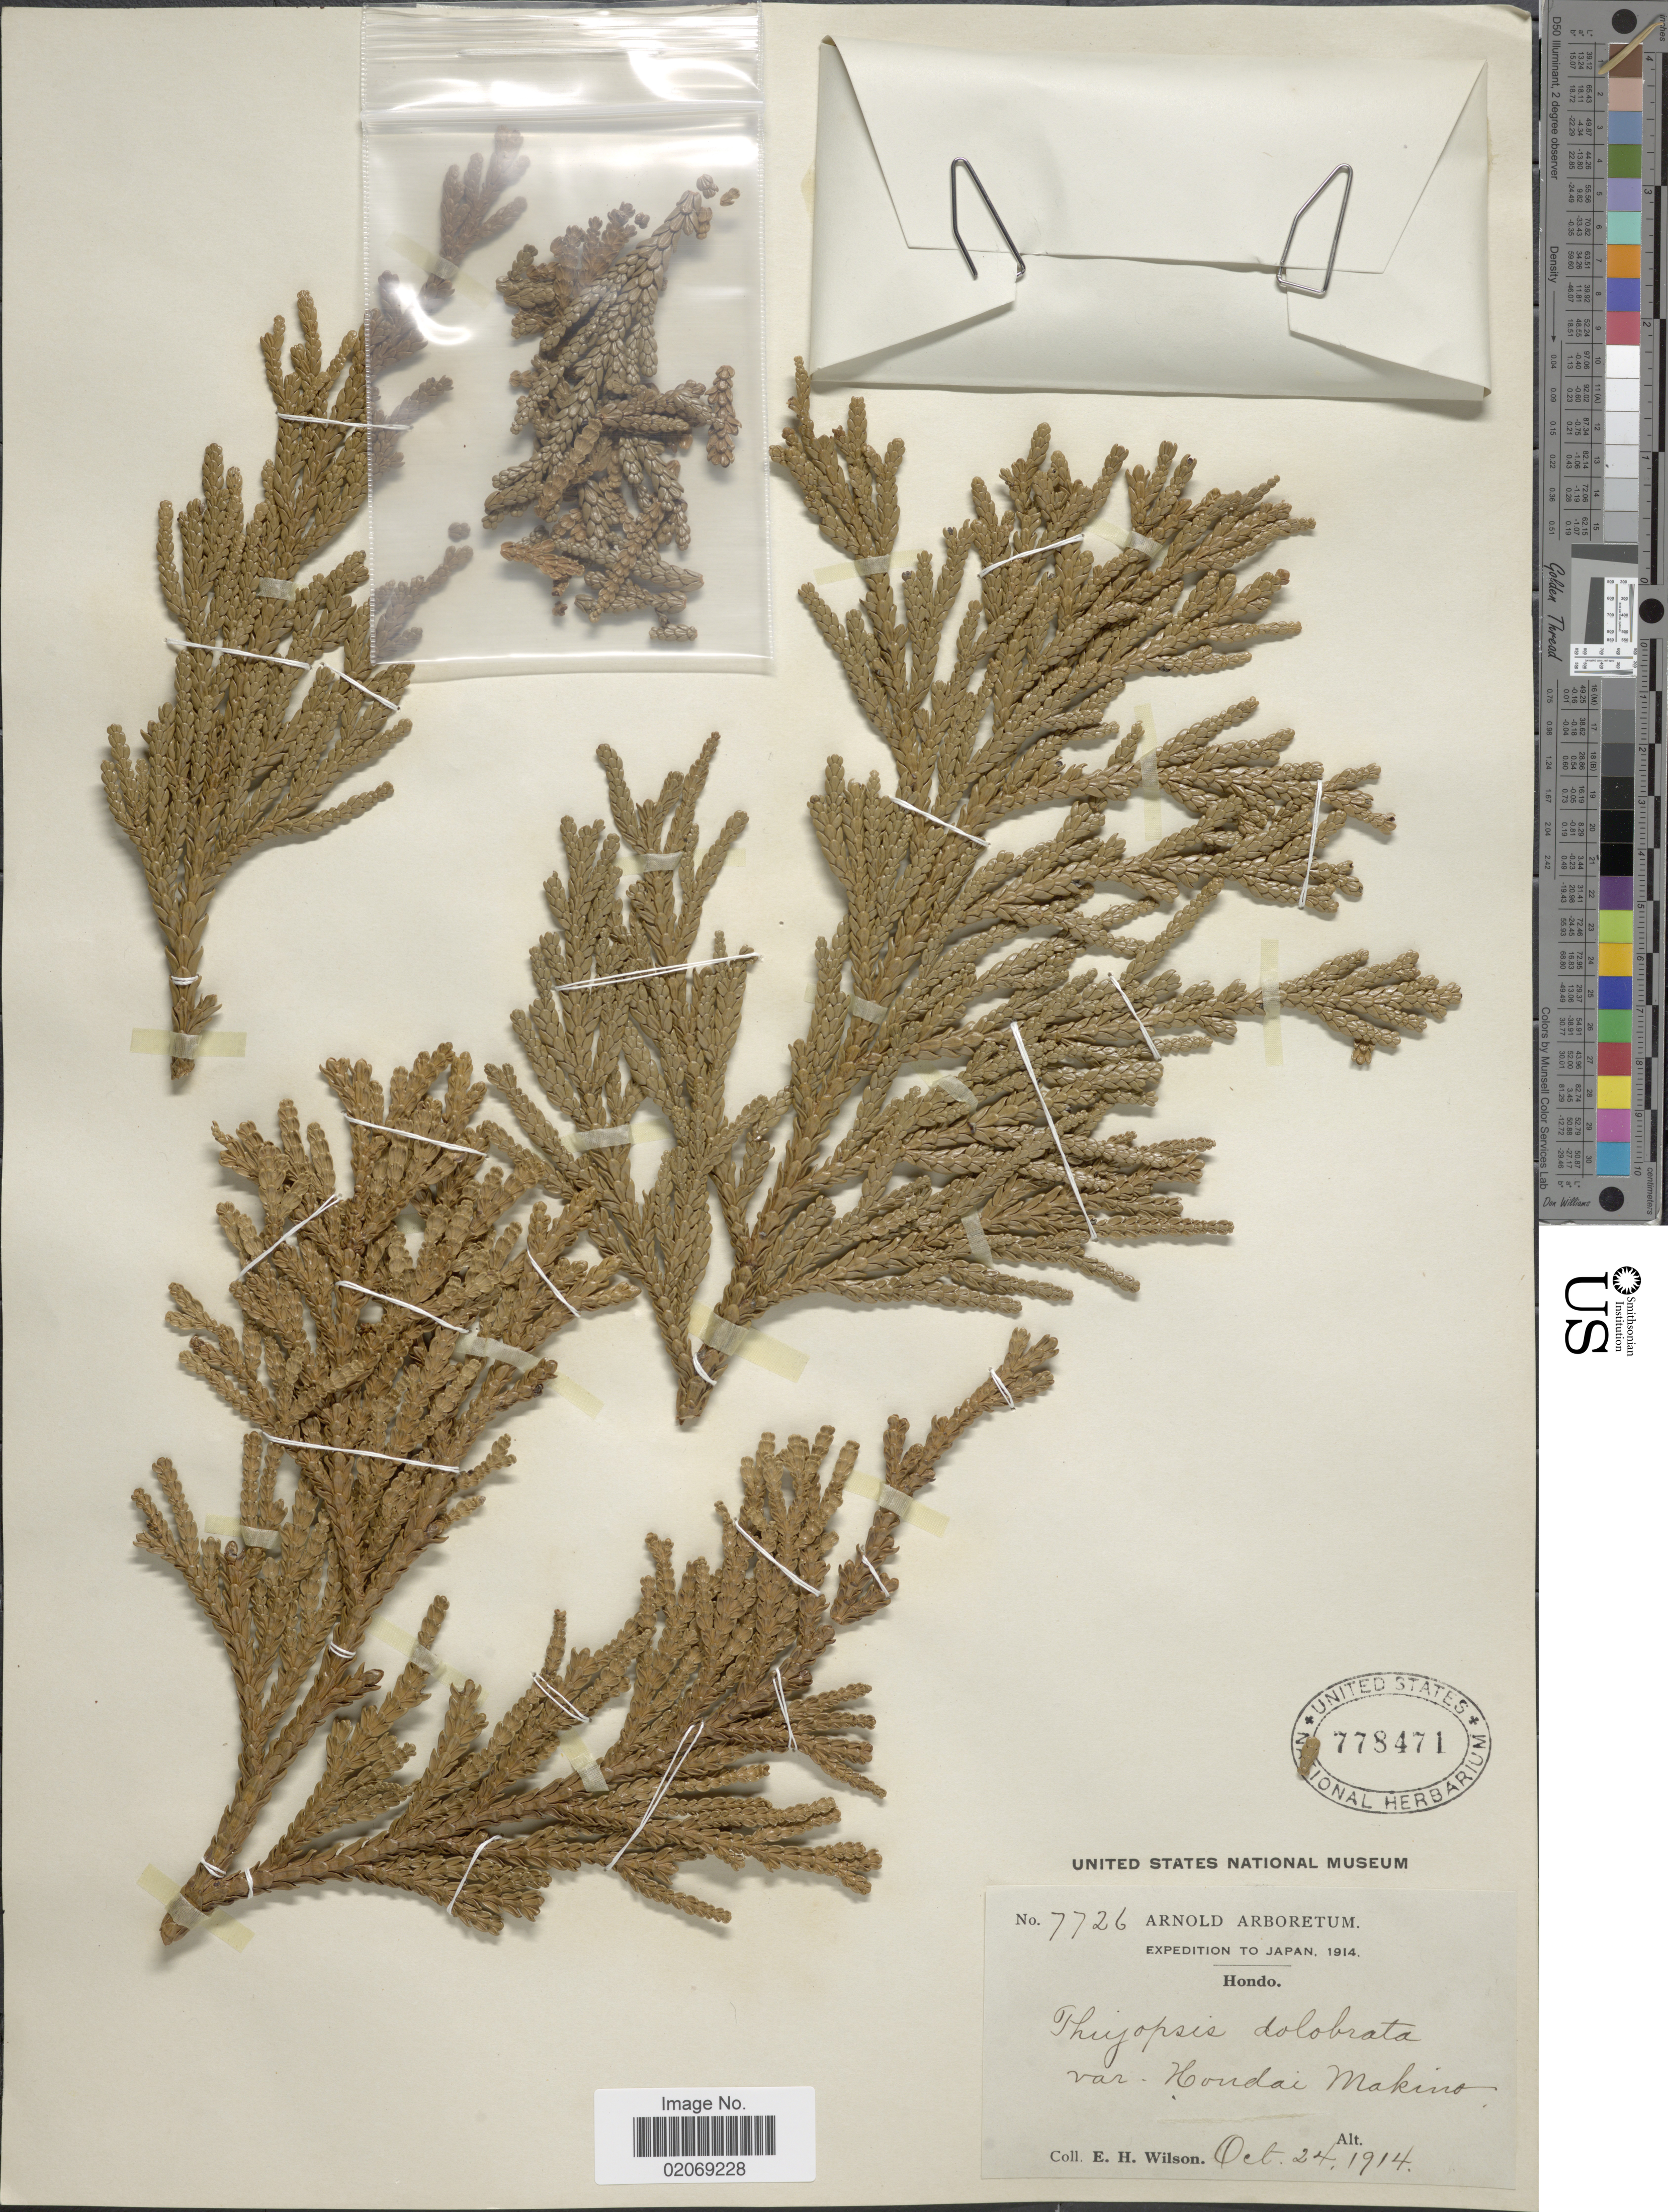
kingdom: Plantae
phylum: Tracheophyta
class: Pinopsida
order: Pinales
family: Cupressaceae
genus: Thujopsis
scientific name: Thujopsis dolabrata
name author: (Thunb. ex L. f.) Siebold & Zucc.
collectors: E. Wilson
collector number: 7726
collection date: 1914-10-24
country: Japan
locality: Hondo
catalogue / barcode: US 778471